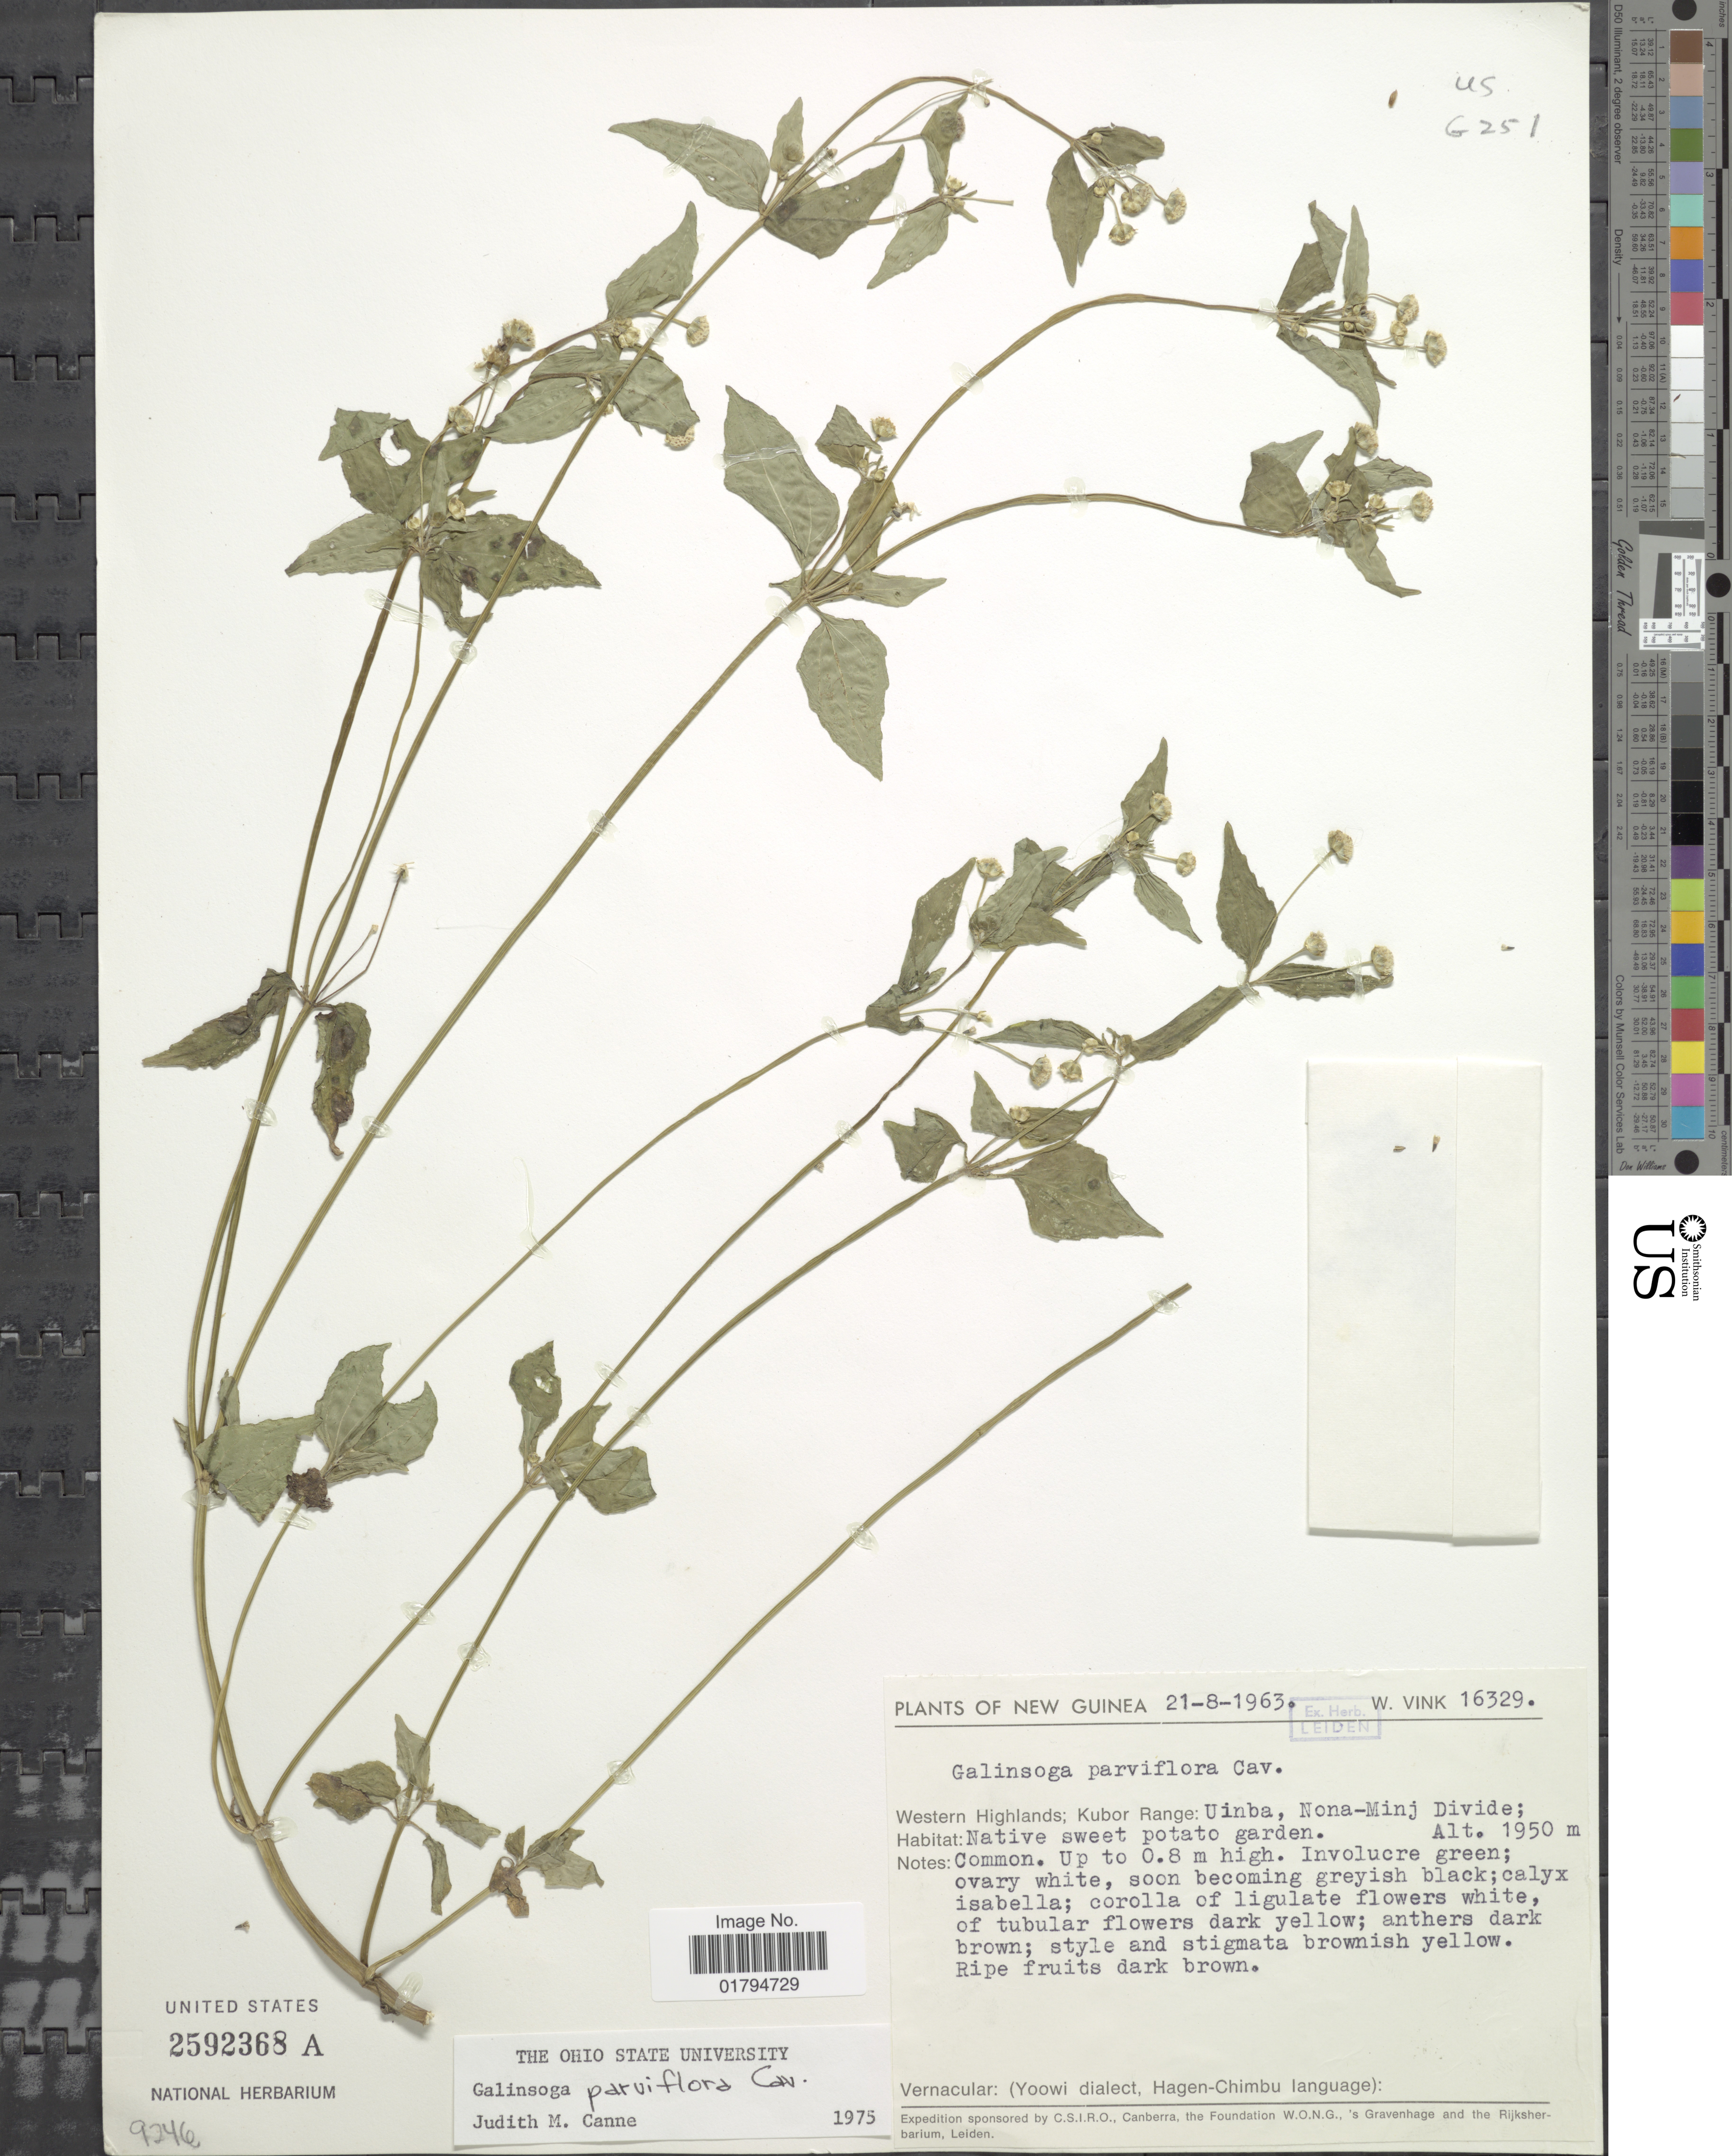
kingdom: Plantae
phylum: Tracheophyta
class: Magnoliopsida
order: Asterales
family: Asteraceae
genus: Galinsoga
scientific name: Galinsoga parviflora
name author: Cav.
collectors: W. Vink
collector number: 16329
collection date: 1963-08-21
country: Papua New Guinea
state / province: Western Highlands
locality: Kubor Range,, Nona-Minj Divide, New Guinea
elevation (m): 1950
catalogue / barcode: US 2592368A